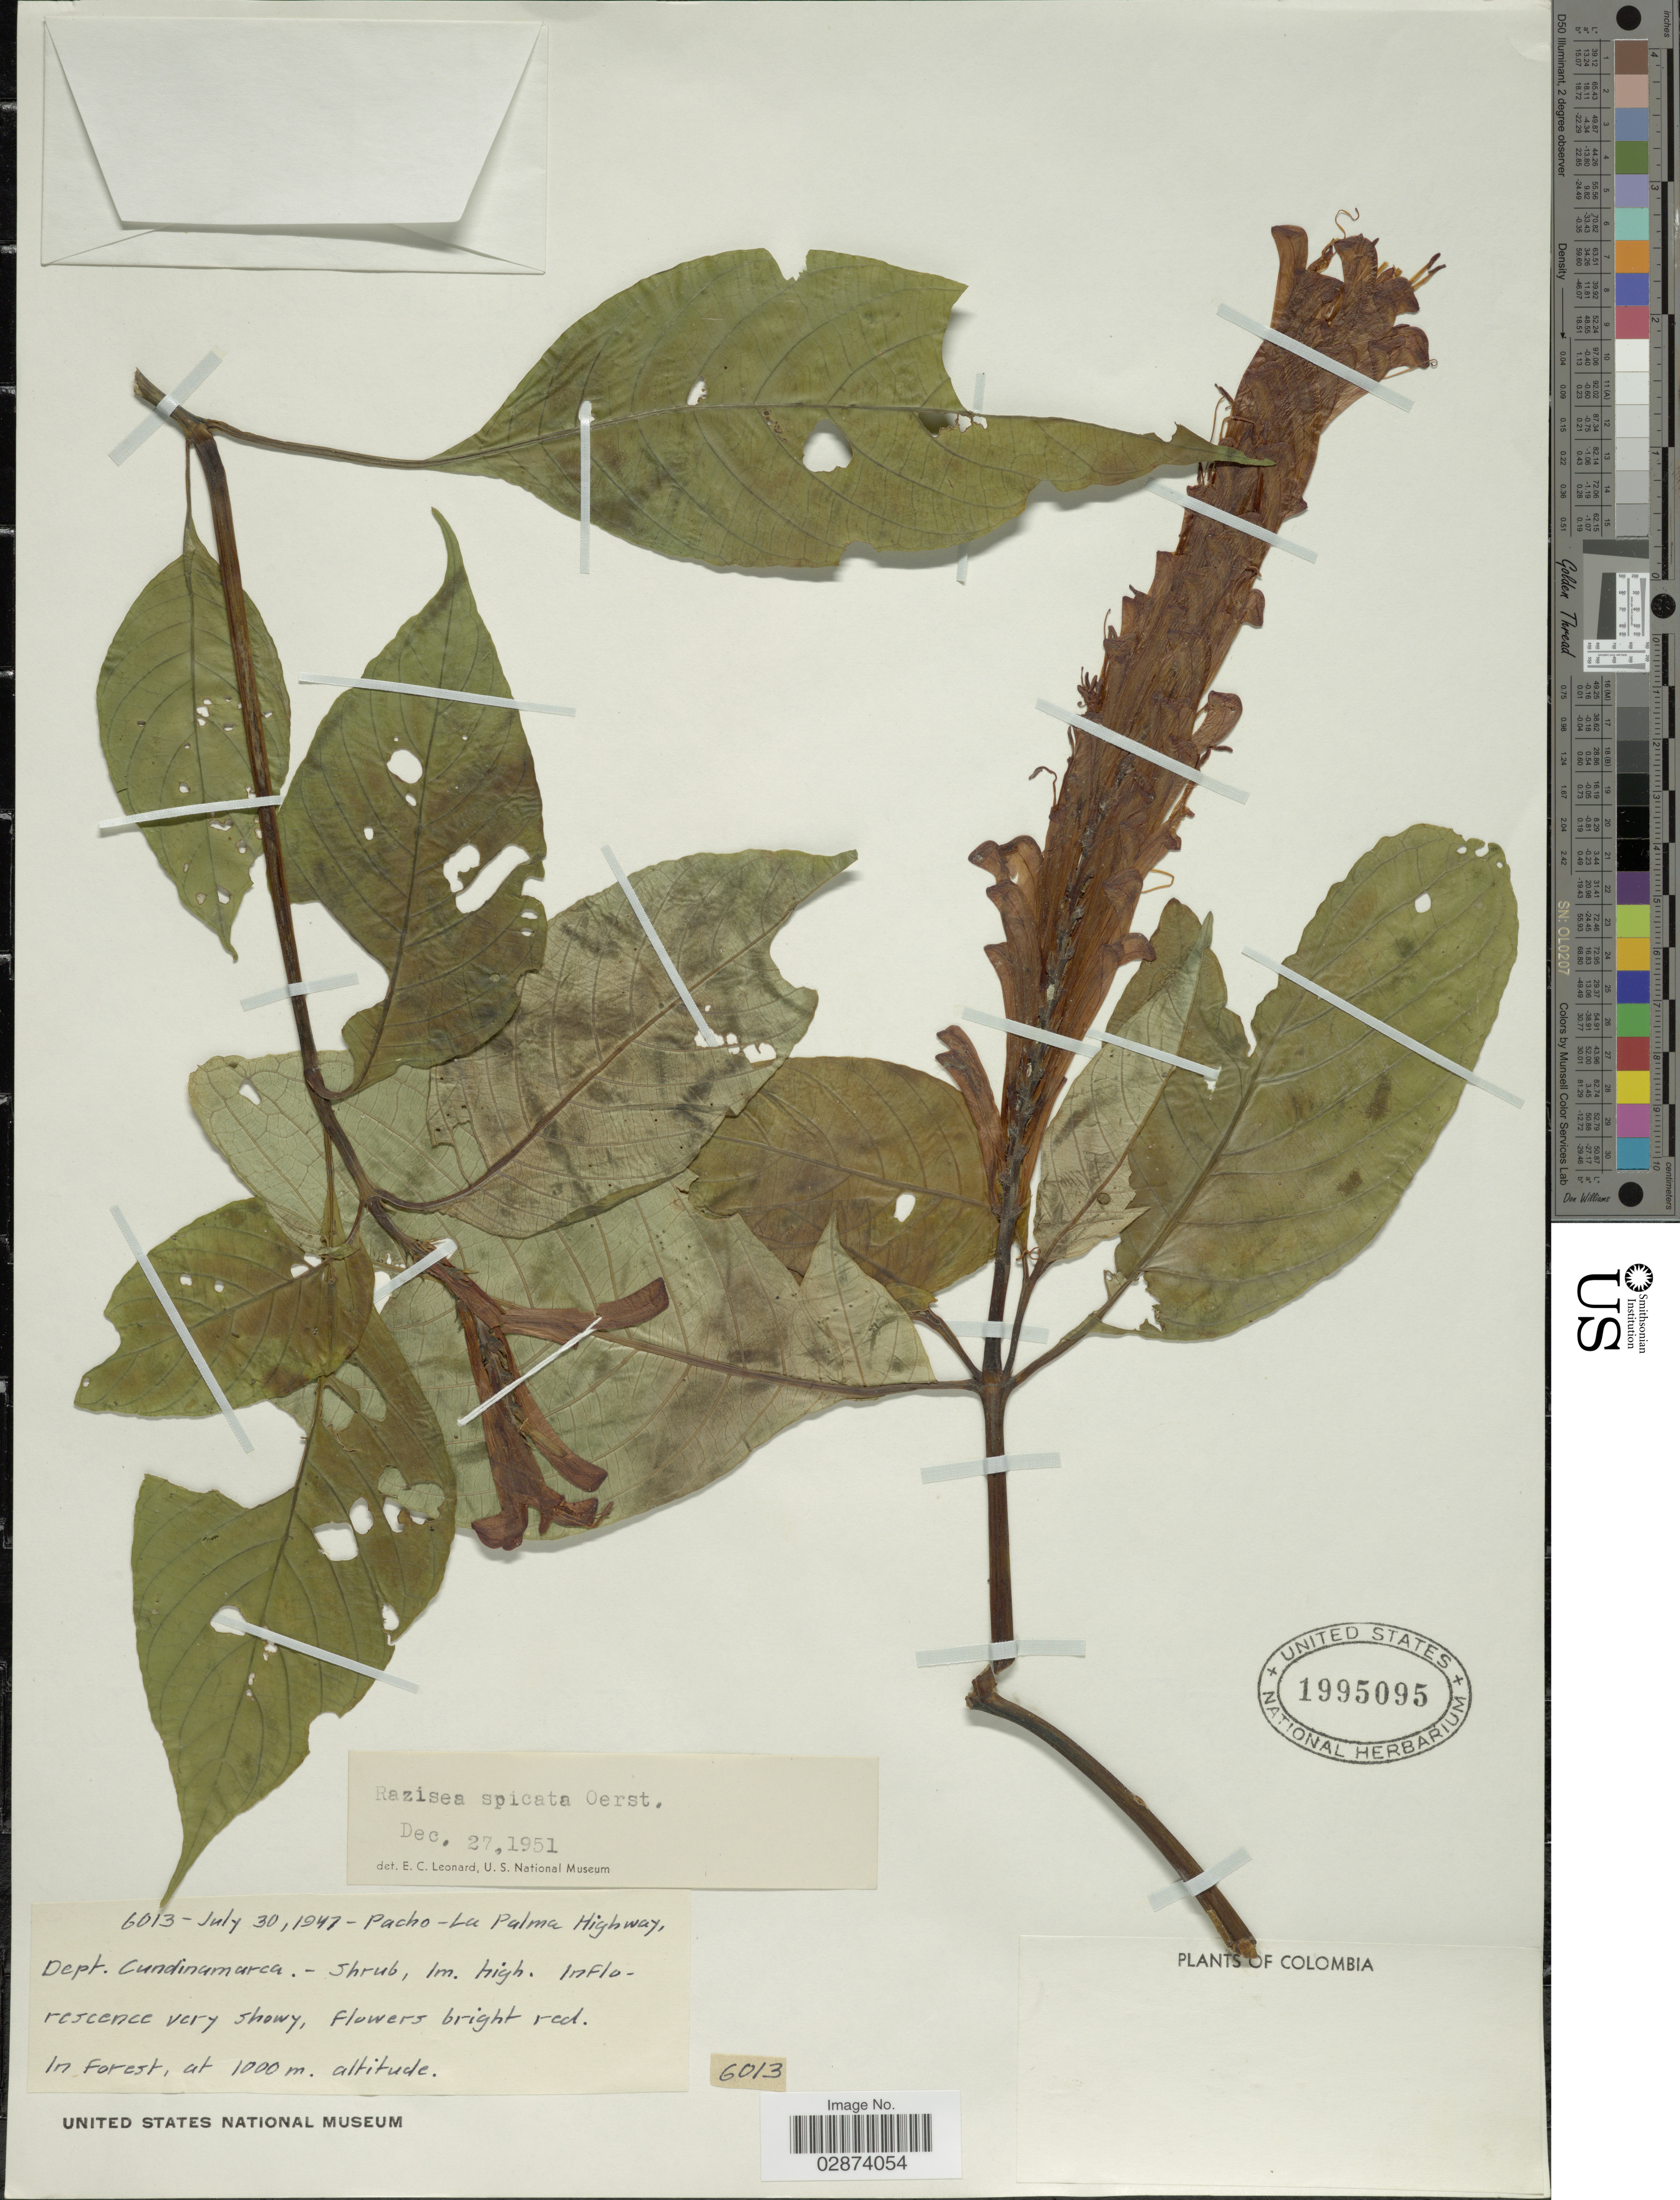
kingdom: Plantae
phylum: Tracheophyta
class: Magnoliopsida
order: Lamiales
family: Acanthaceae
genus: Razisea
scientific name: Razisea spicata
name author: Oerst.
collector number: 6013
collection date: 1947-07-30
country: Colombia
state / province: Cundinamarca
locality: Pacho-La Palma Highway, Dept. Cundinamarca.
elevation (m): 1000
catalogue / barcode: US 1995095